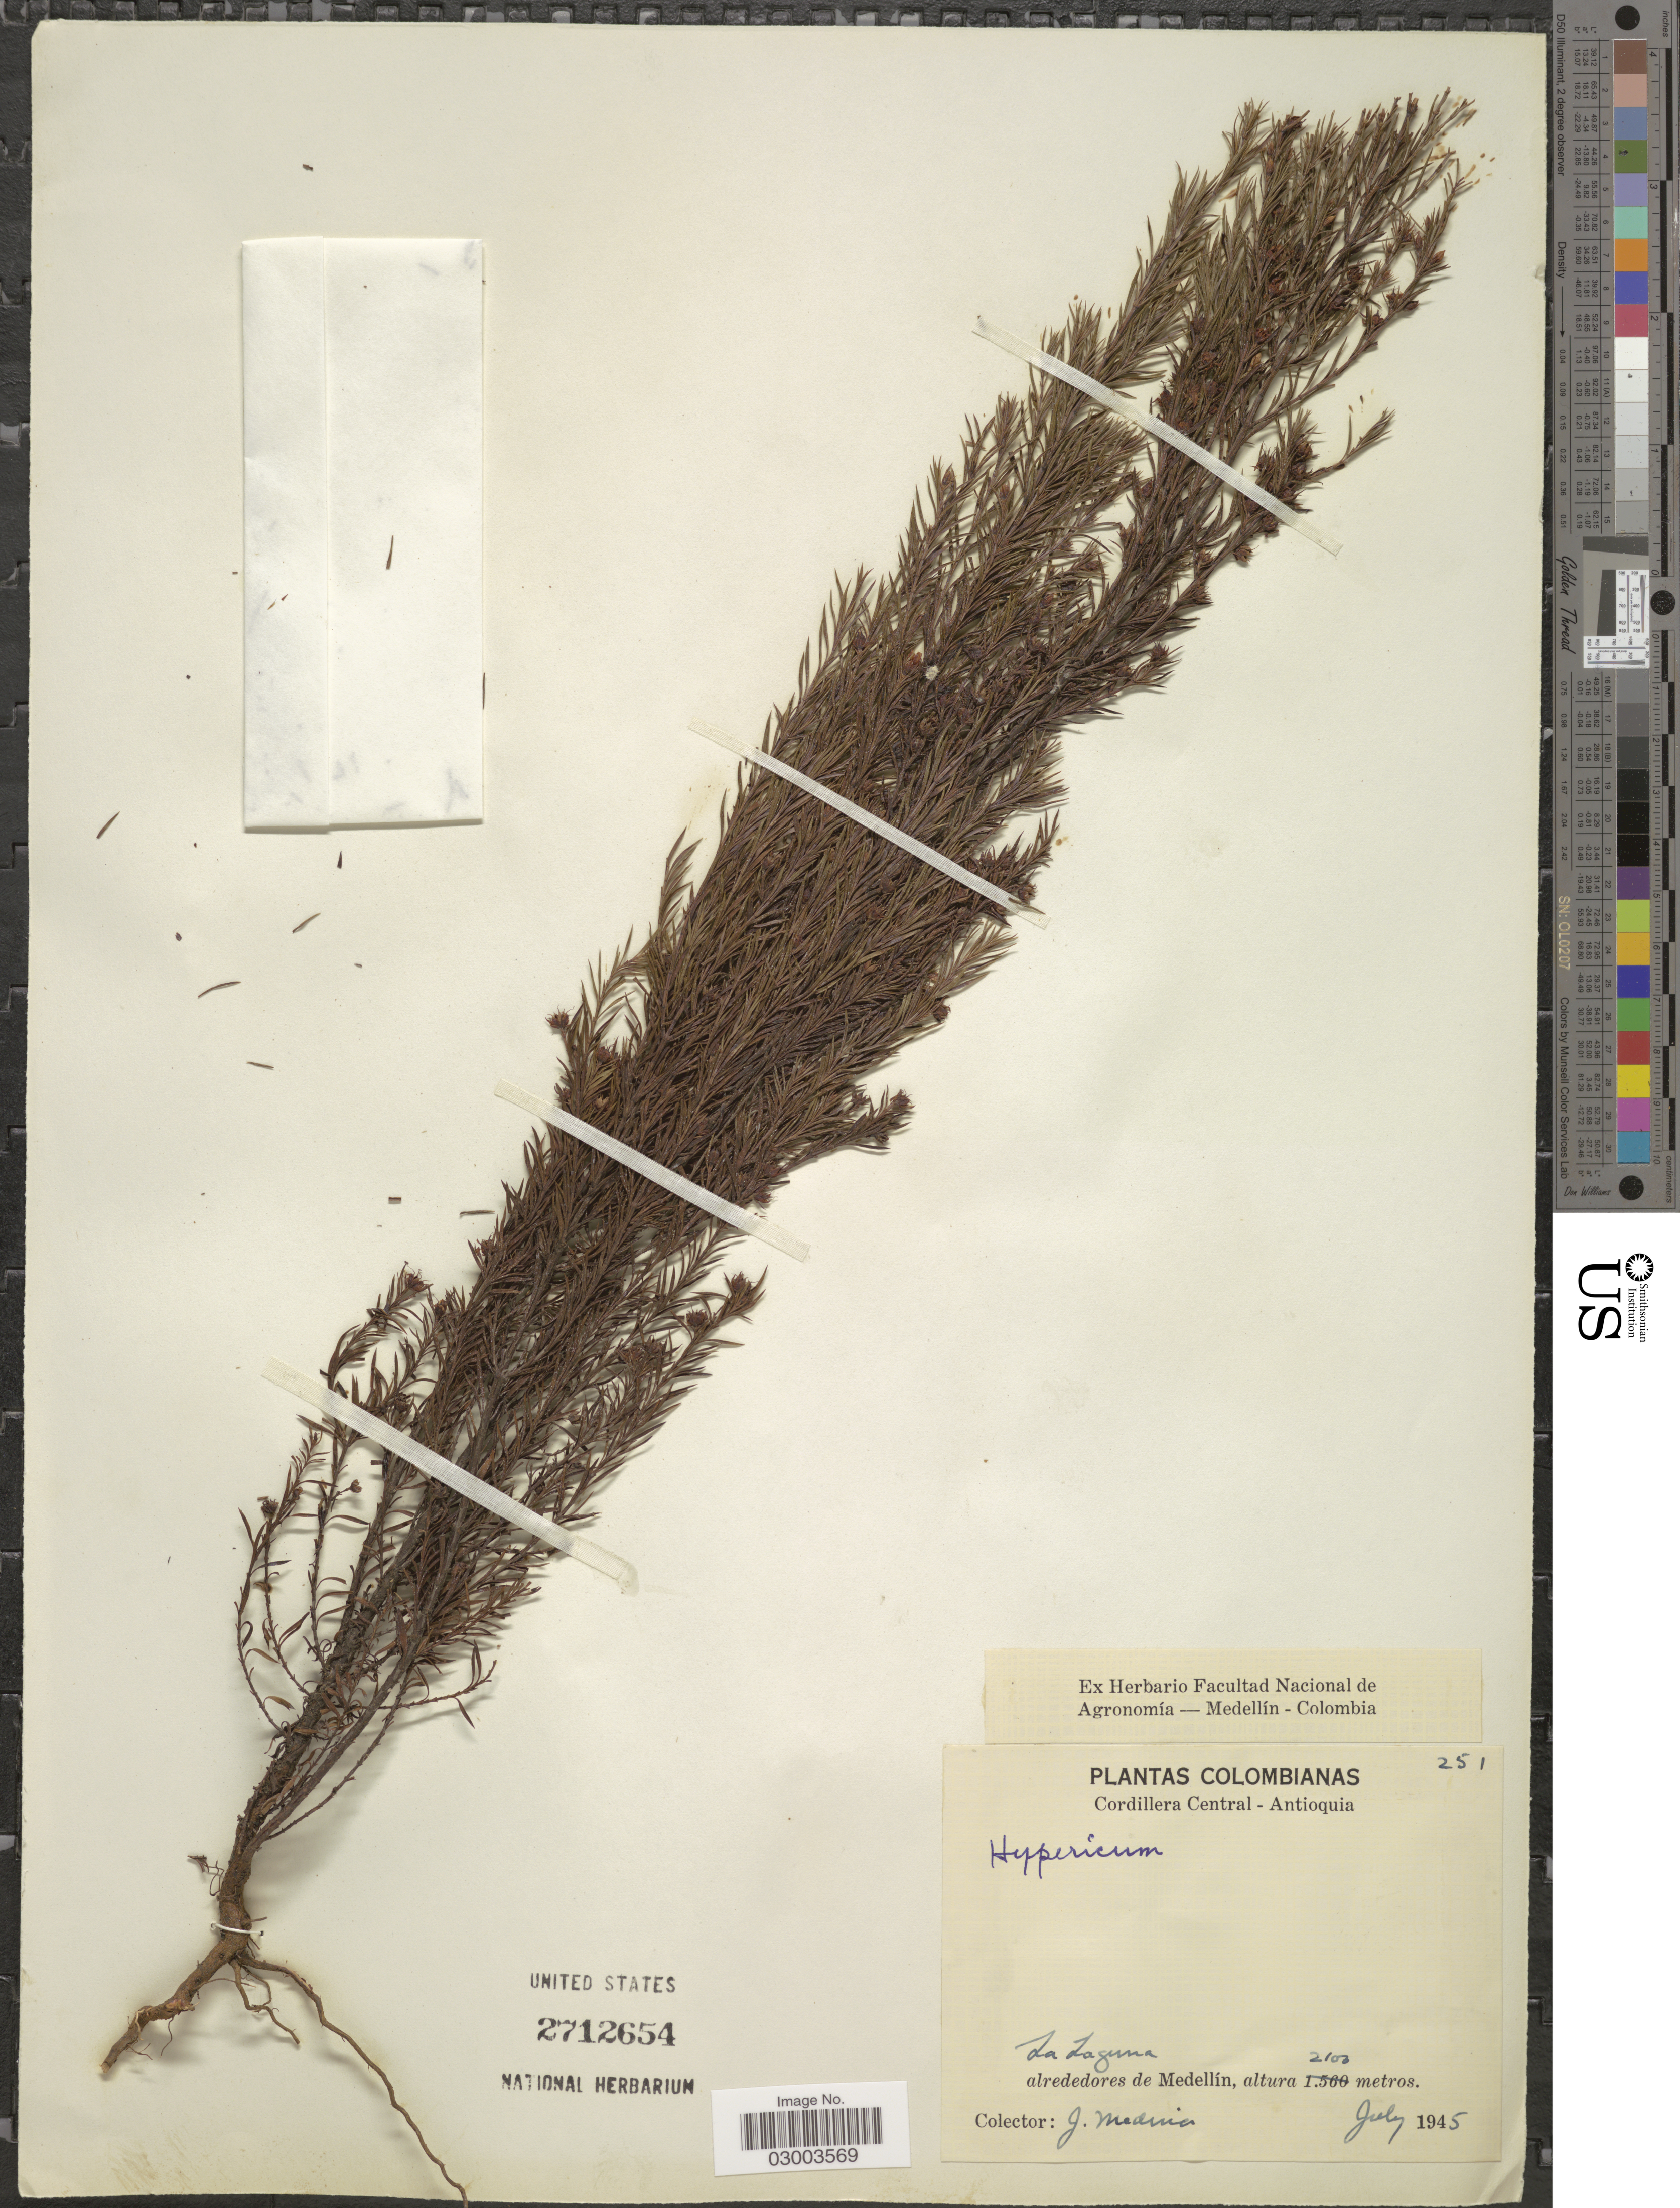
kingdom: Plantae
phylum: Tracheophyta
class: Magnoliopsida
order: Malpighiales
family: Hypericaceae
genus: Hypericum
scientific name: Hypericum juniperinum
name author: Kunth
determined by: Strong, Mark T., (BOT), Smithsonian Institution - National Museum of Natural History (UNITED STATES)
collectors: J. Medina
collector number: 251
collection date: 1945-07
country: Colombia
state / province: Antioquia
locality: Cordillera Central. La Laguna alredores de Medellín.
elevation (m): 2100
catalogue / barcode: US 2712654